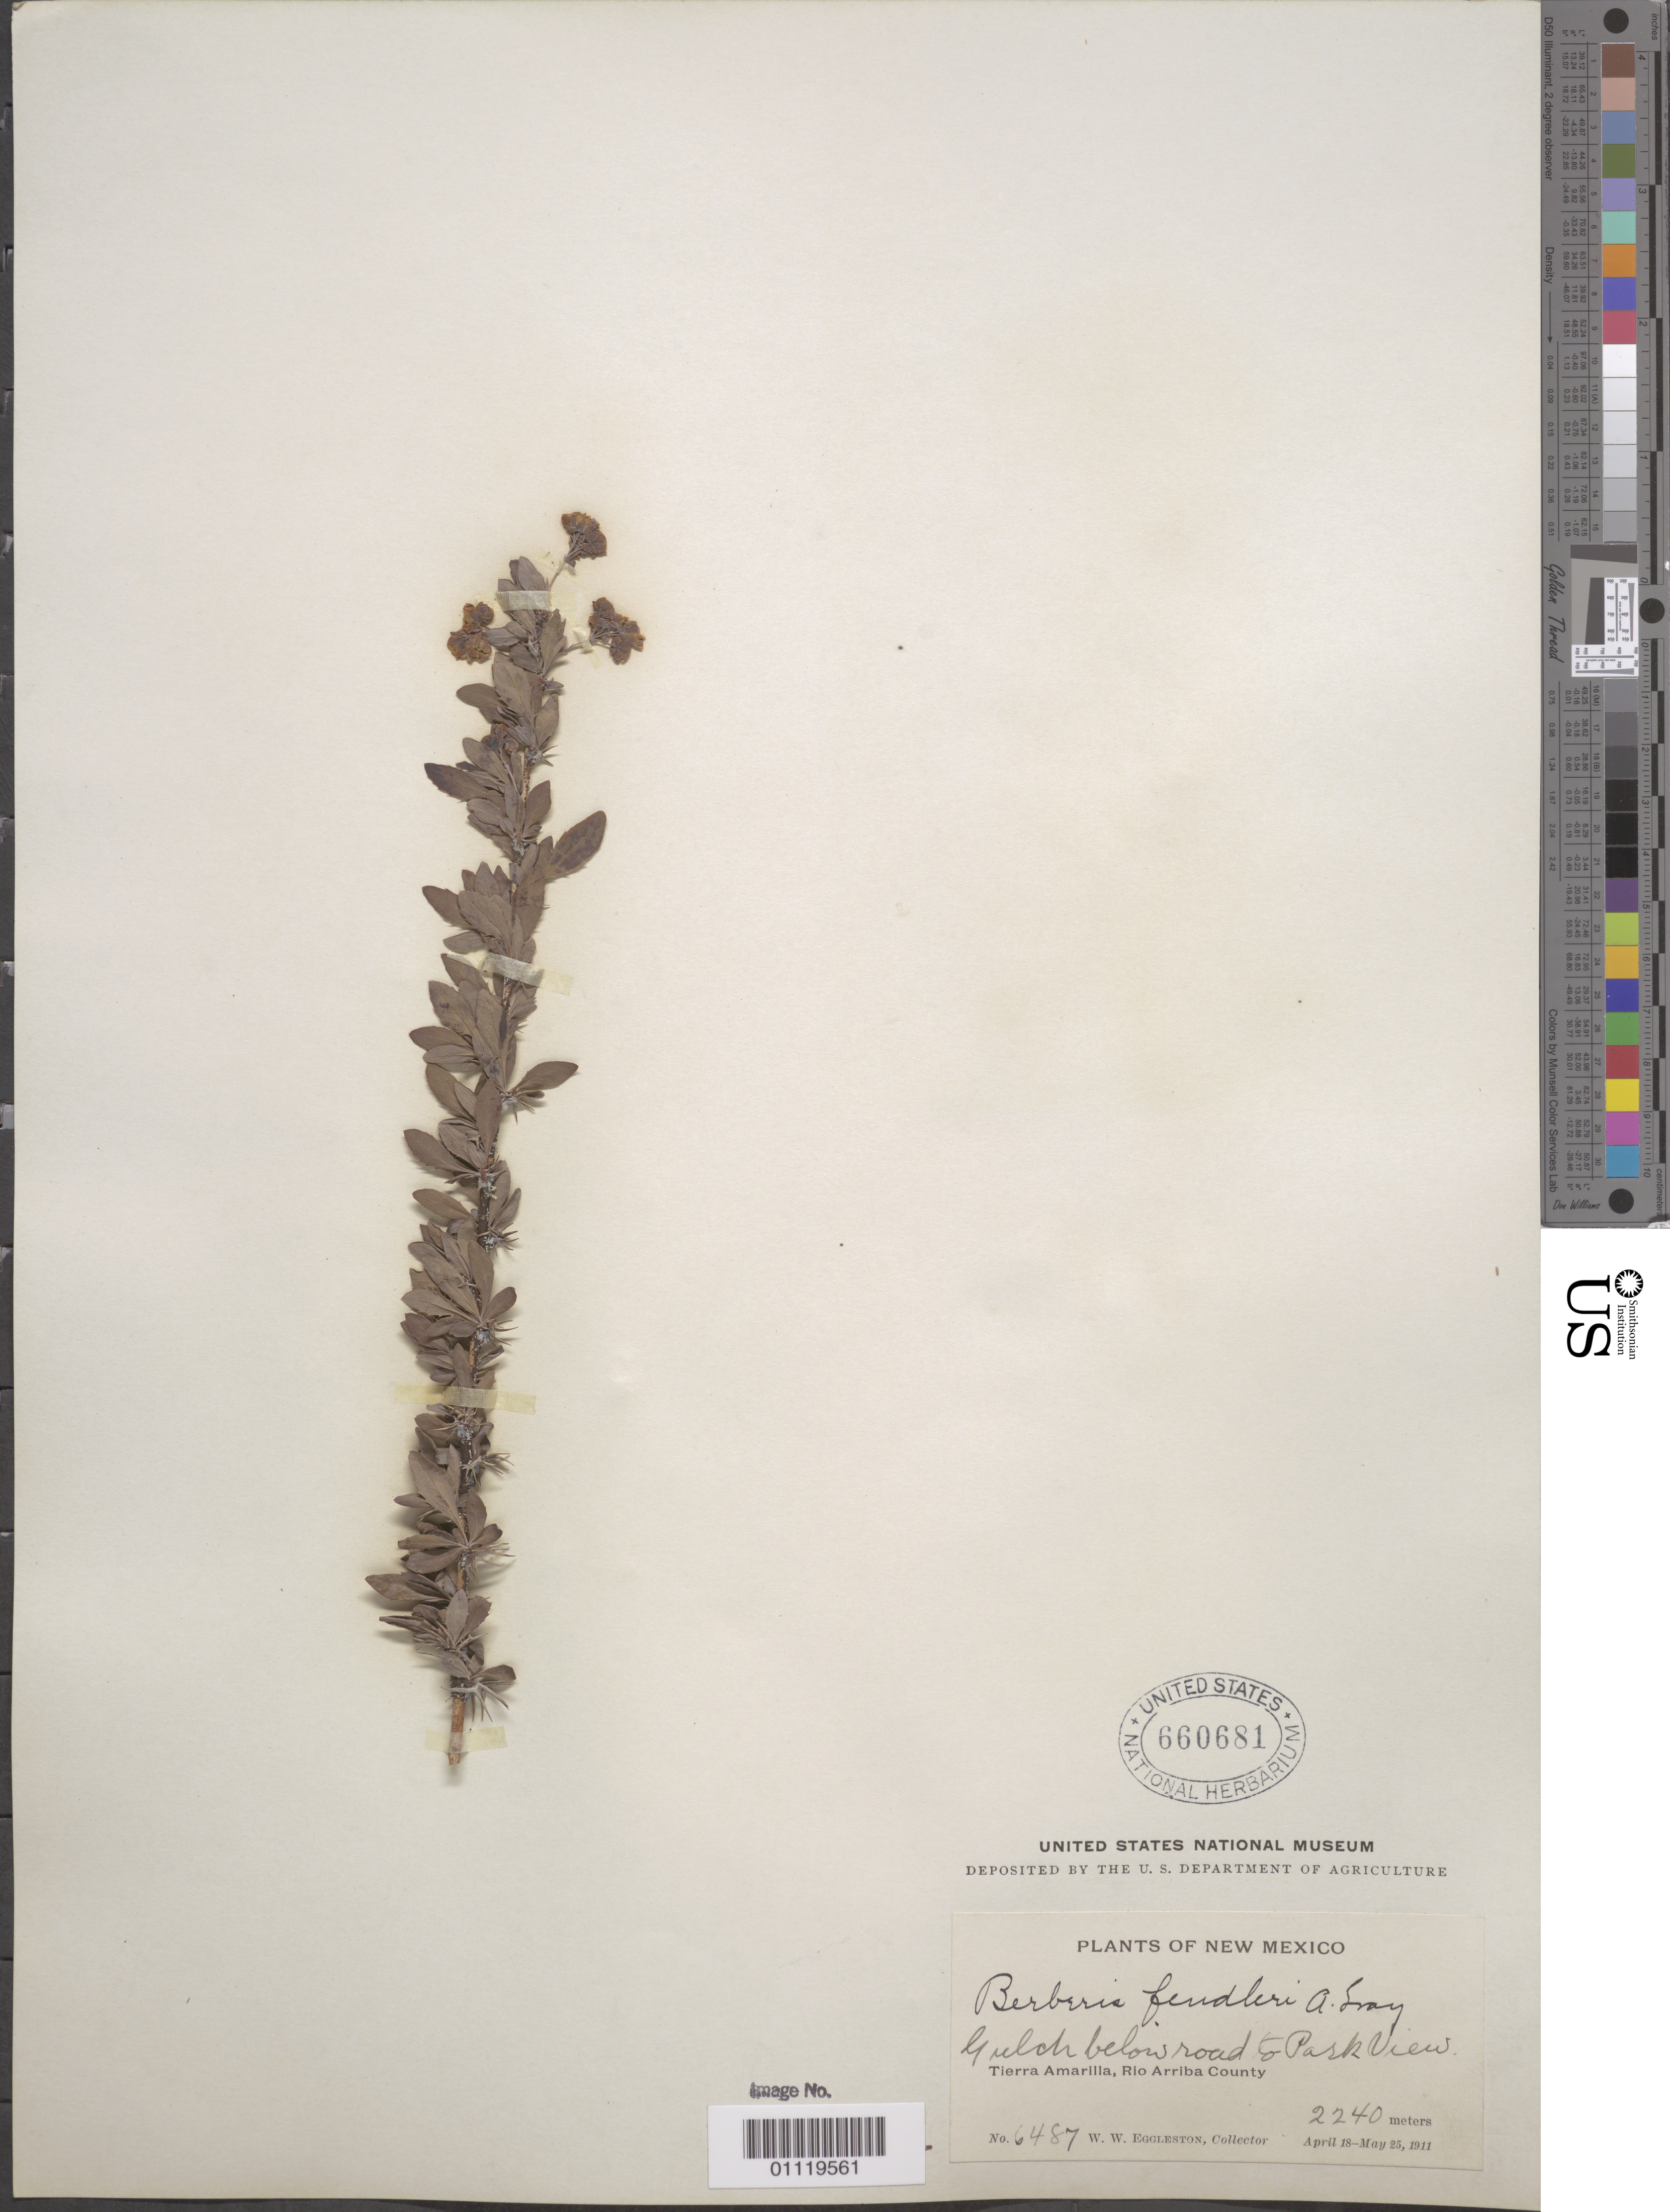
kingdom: Plantae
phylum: Tracheophyta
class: Magnoliopsida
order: Ranunculales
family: Berberidaceae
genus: Berberis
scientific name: Berberis fendleri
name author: A. Gray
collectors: W. W. Eggleston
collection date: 1911-04-18/1911-05-25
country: United States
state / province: New Mexico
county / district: Rio Arriba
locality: Tierra Amarilla town, in mulch below road to Park View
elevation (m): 2240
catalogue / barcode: US 660681